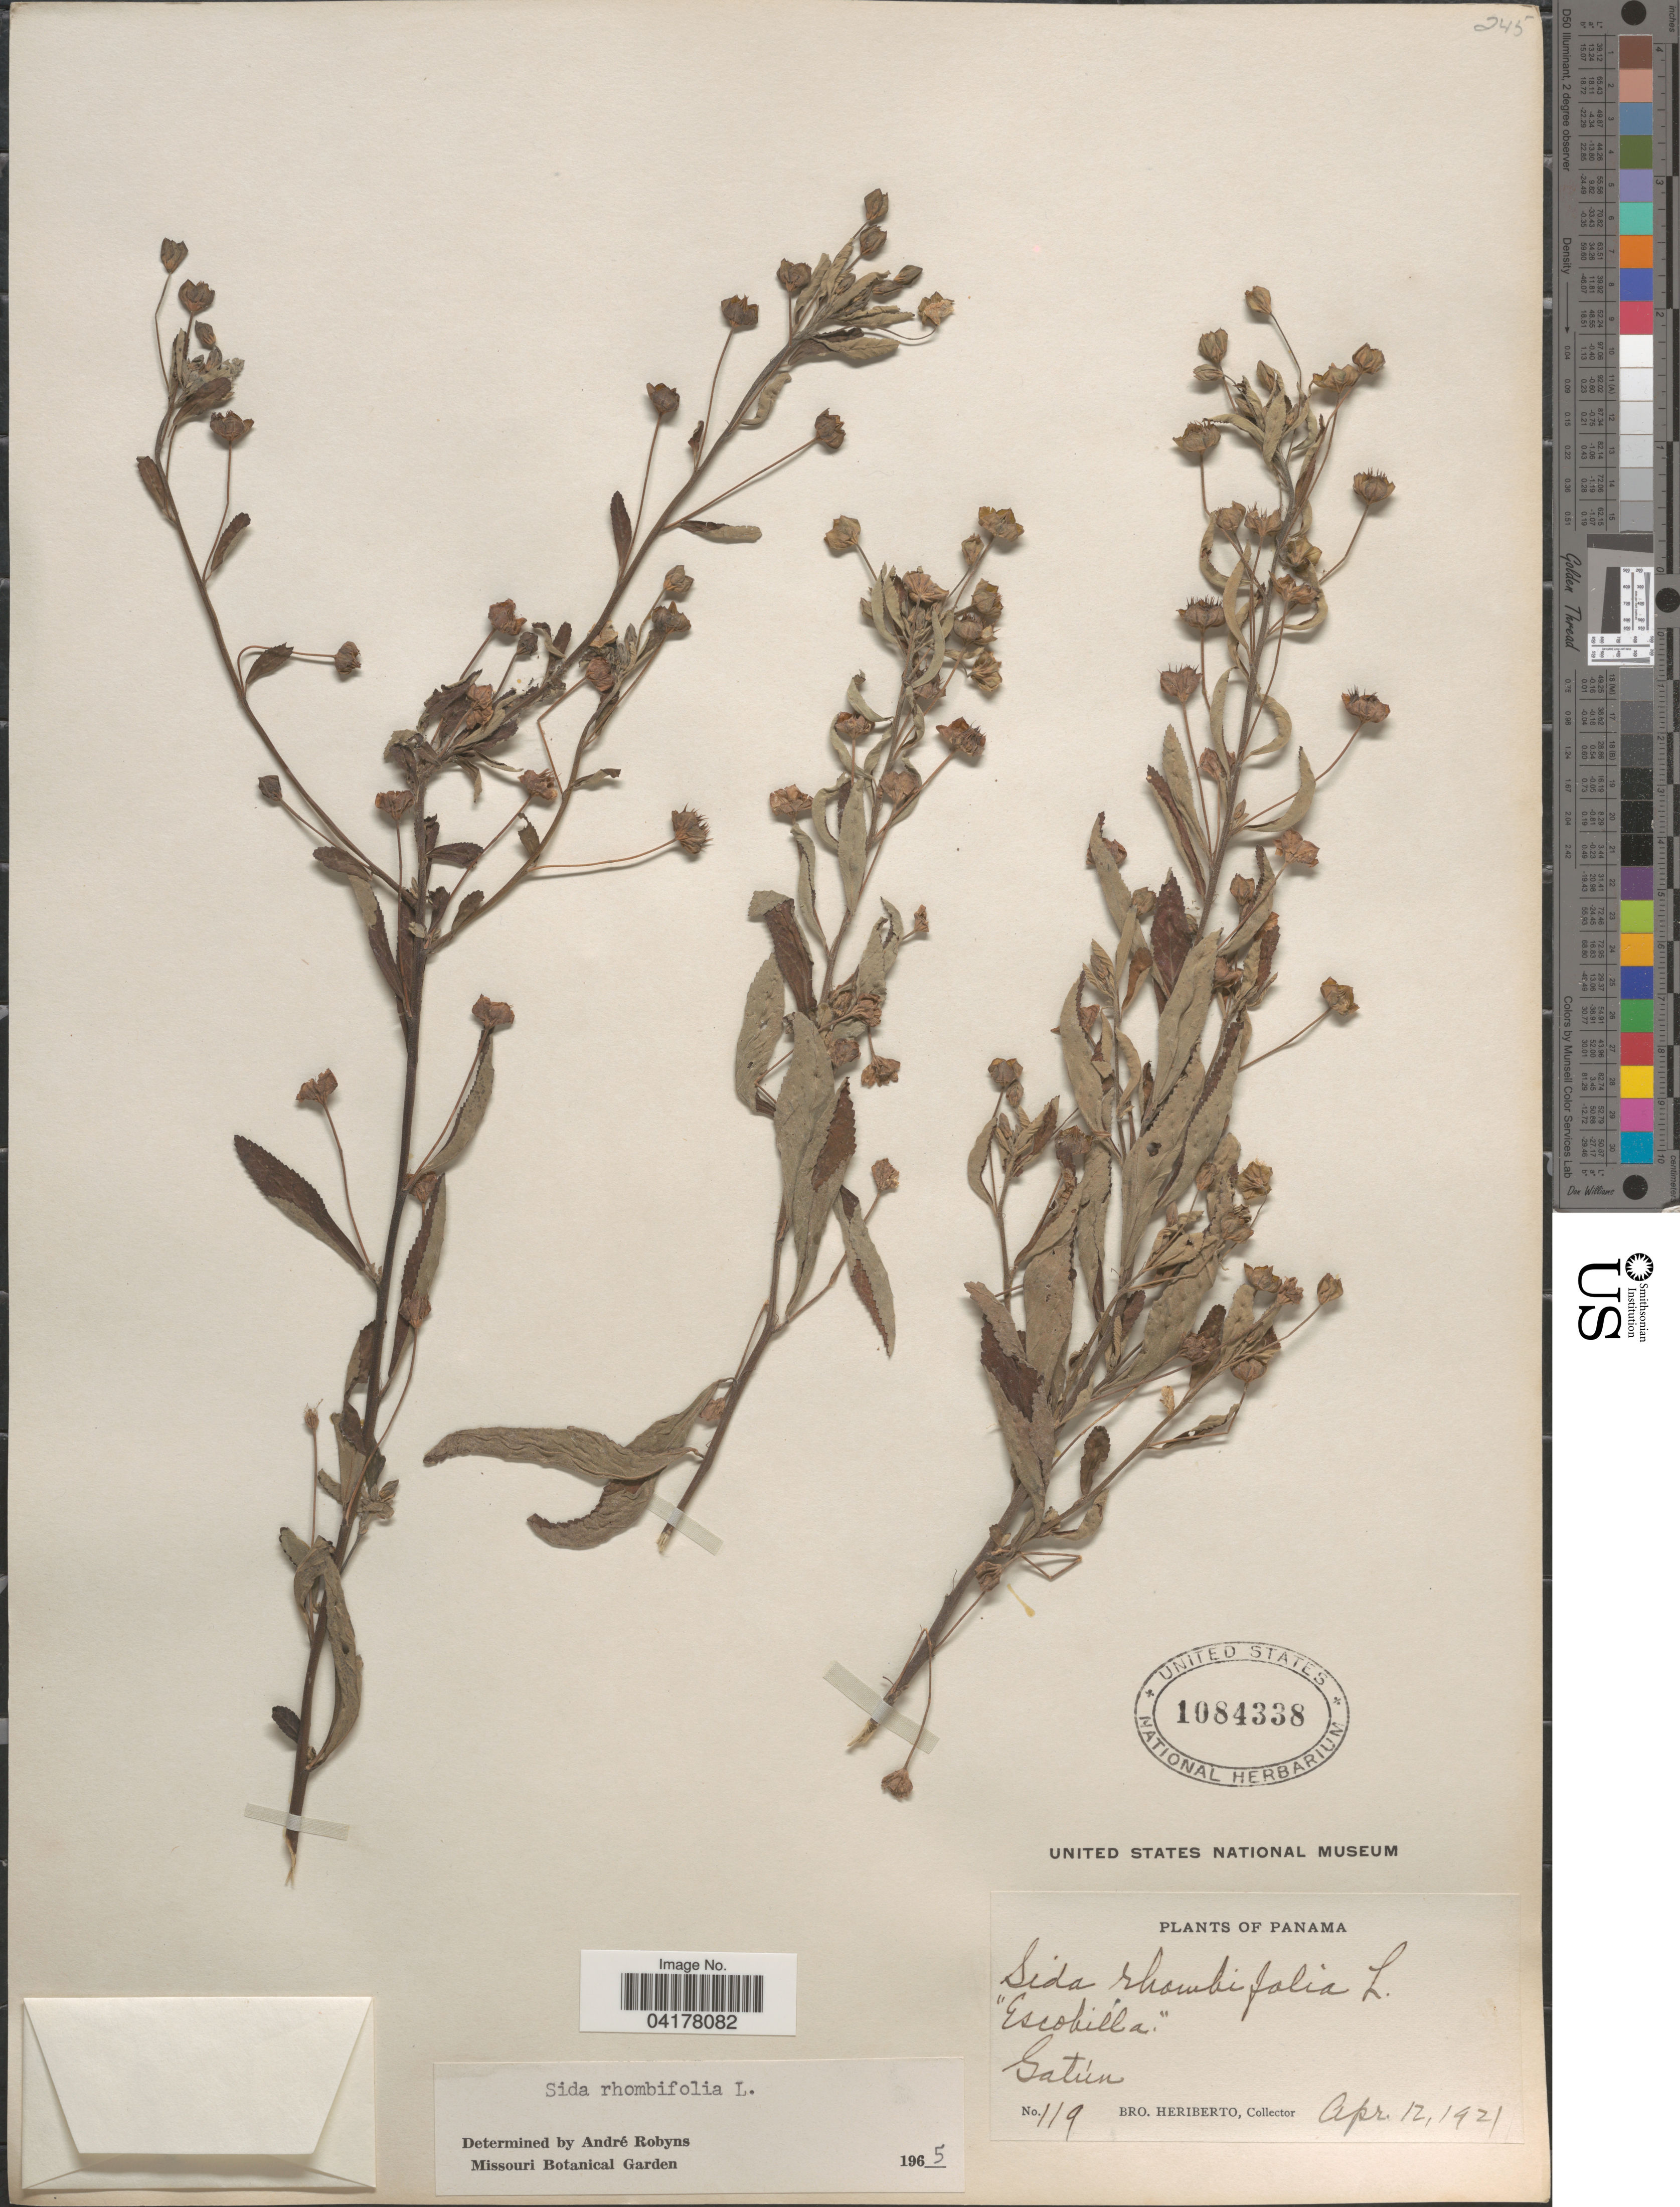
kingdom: Plantae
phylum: Tracheophyta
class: Magnoliopsida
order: Malvales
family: Malvaceae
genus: Sida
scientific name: Sida rhombifolia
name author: L.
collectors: B. Heriberto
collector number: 119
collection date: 1921-04-12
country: Panama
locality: Gatún.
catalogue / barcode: US 1084338